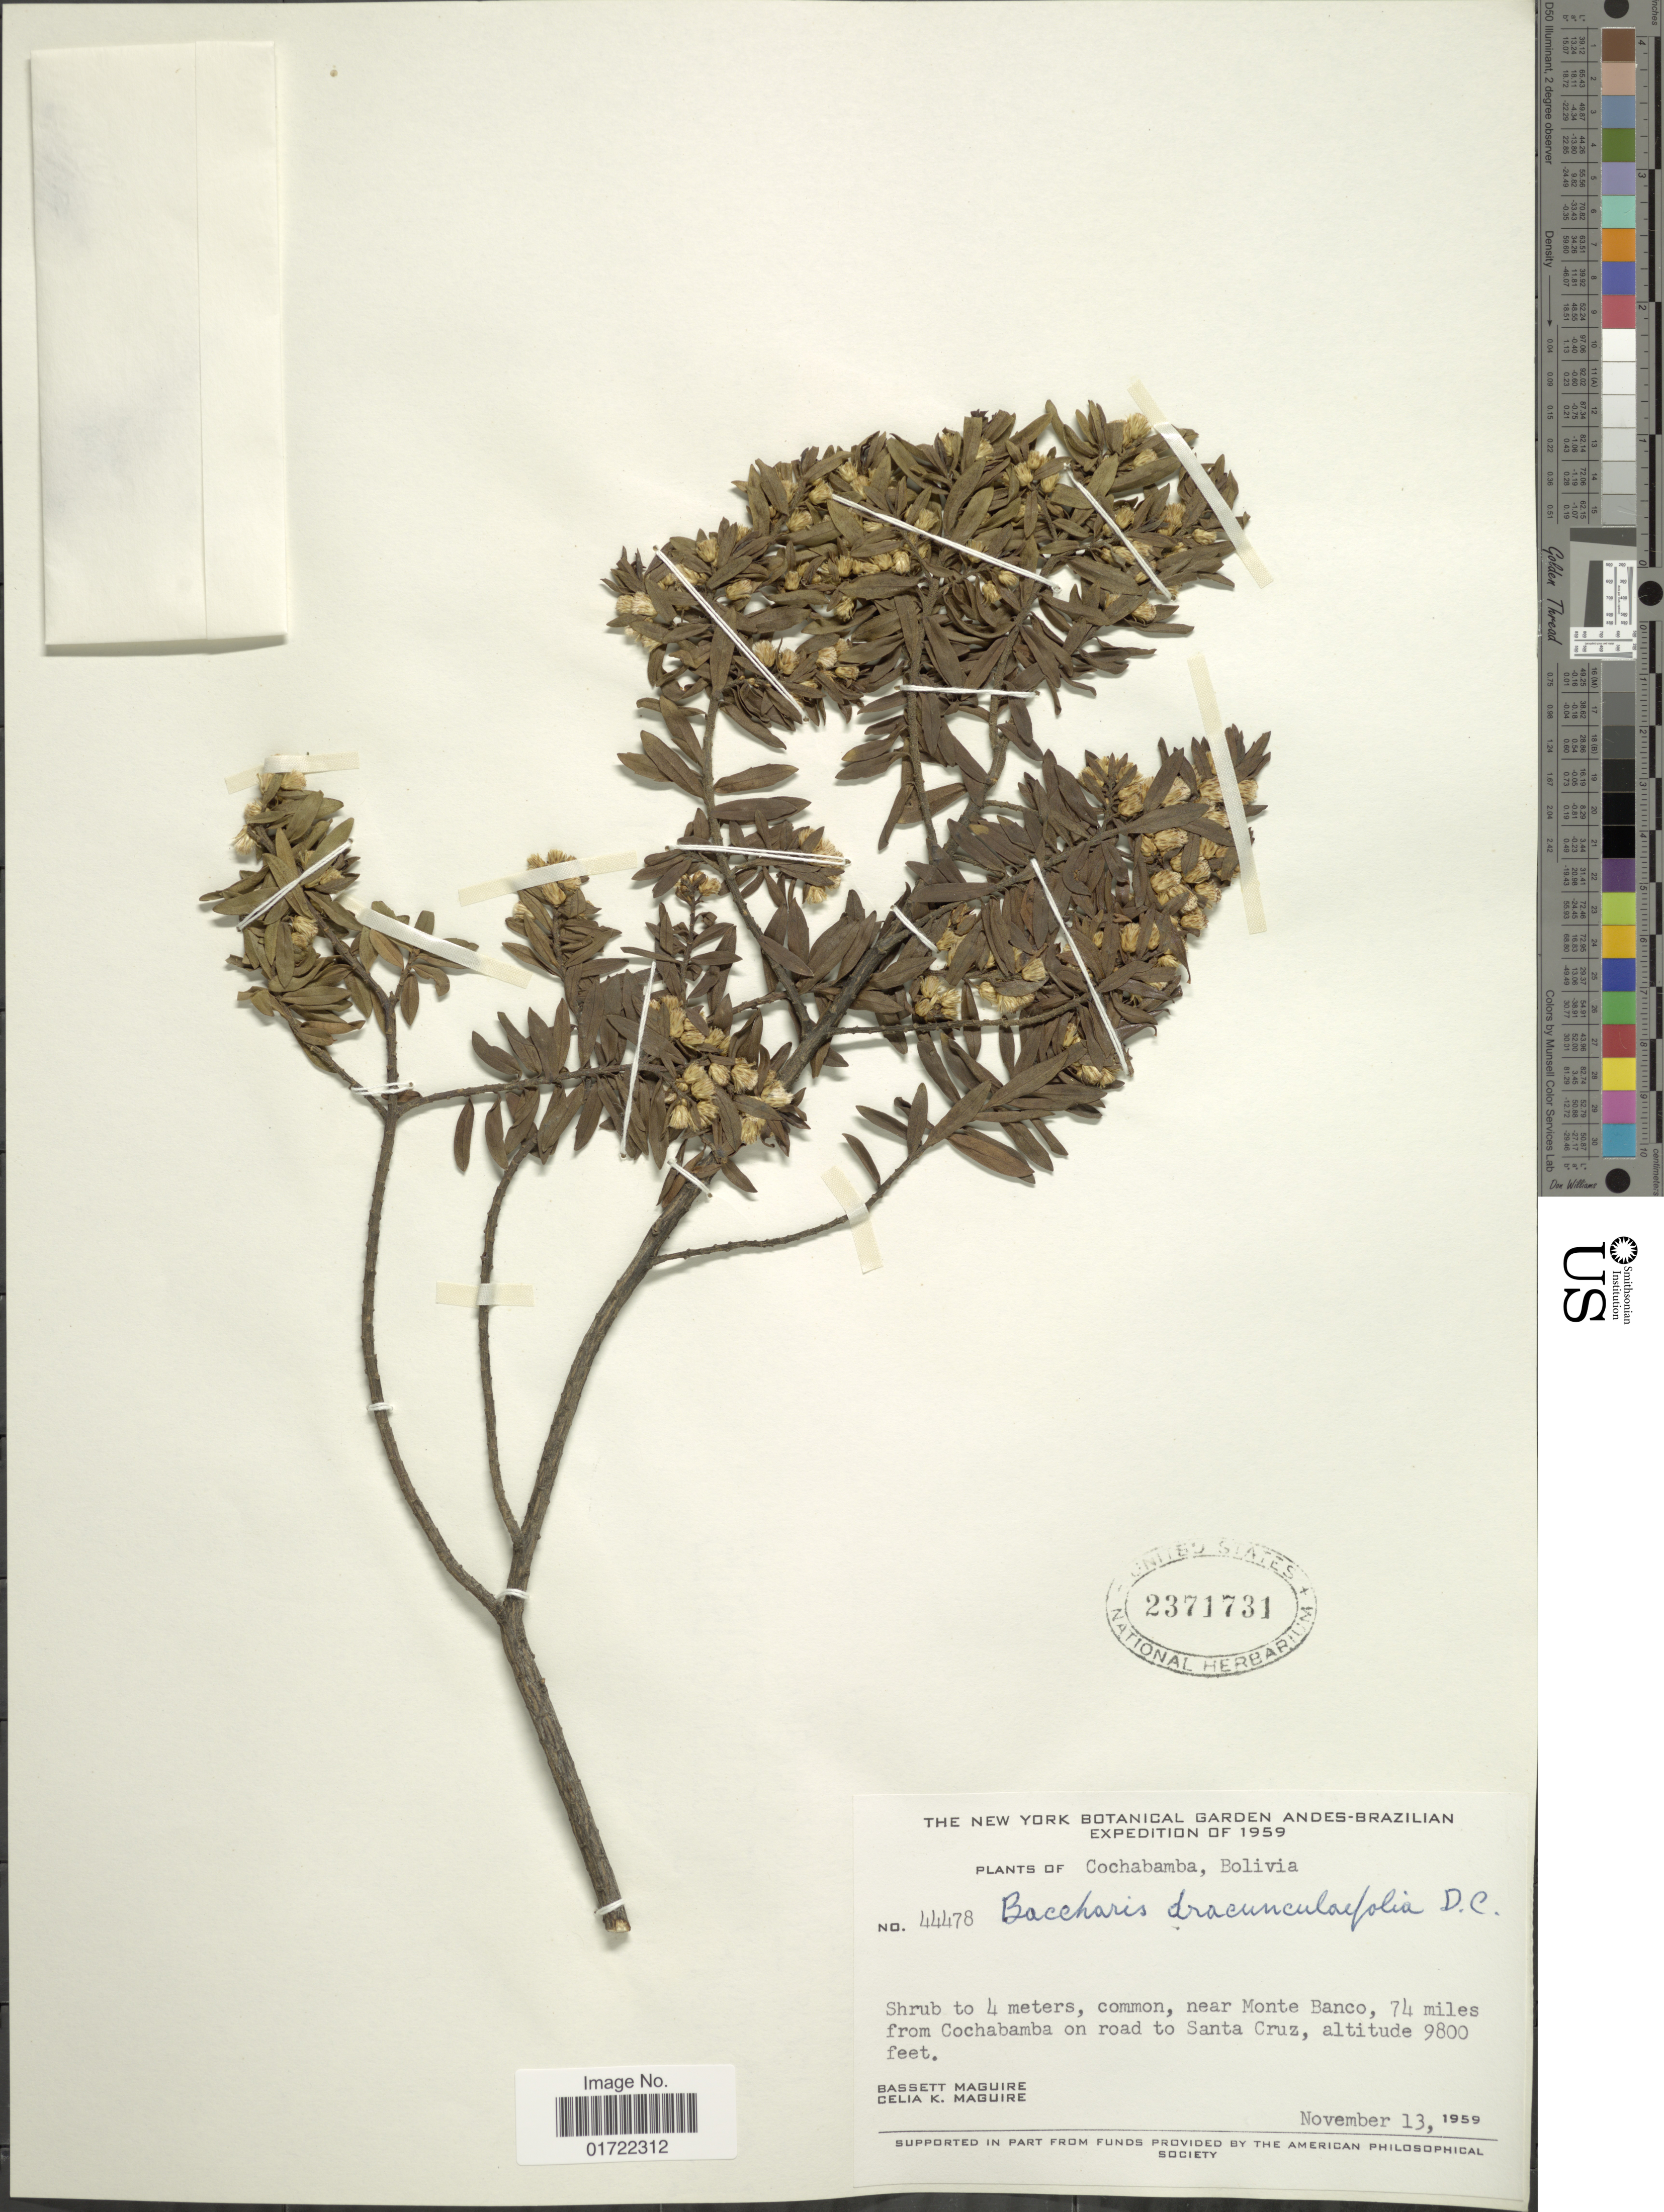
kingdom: Plantae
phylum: Tracheophyta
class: Magnoliopsida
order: Asterales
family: Asteraceae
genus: Baccharis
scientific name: Baccharis dracunculifolia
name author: DC.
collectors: B. Maguire & C. K. Maguire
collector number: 44478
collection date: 1959-11-13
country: Bolivia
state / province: Cochabamba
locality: Near Monte Banco, 74 miles from Cochabamba on road to Santa Cruz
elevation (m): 2987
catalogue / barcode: US 2371731